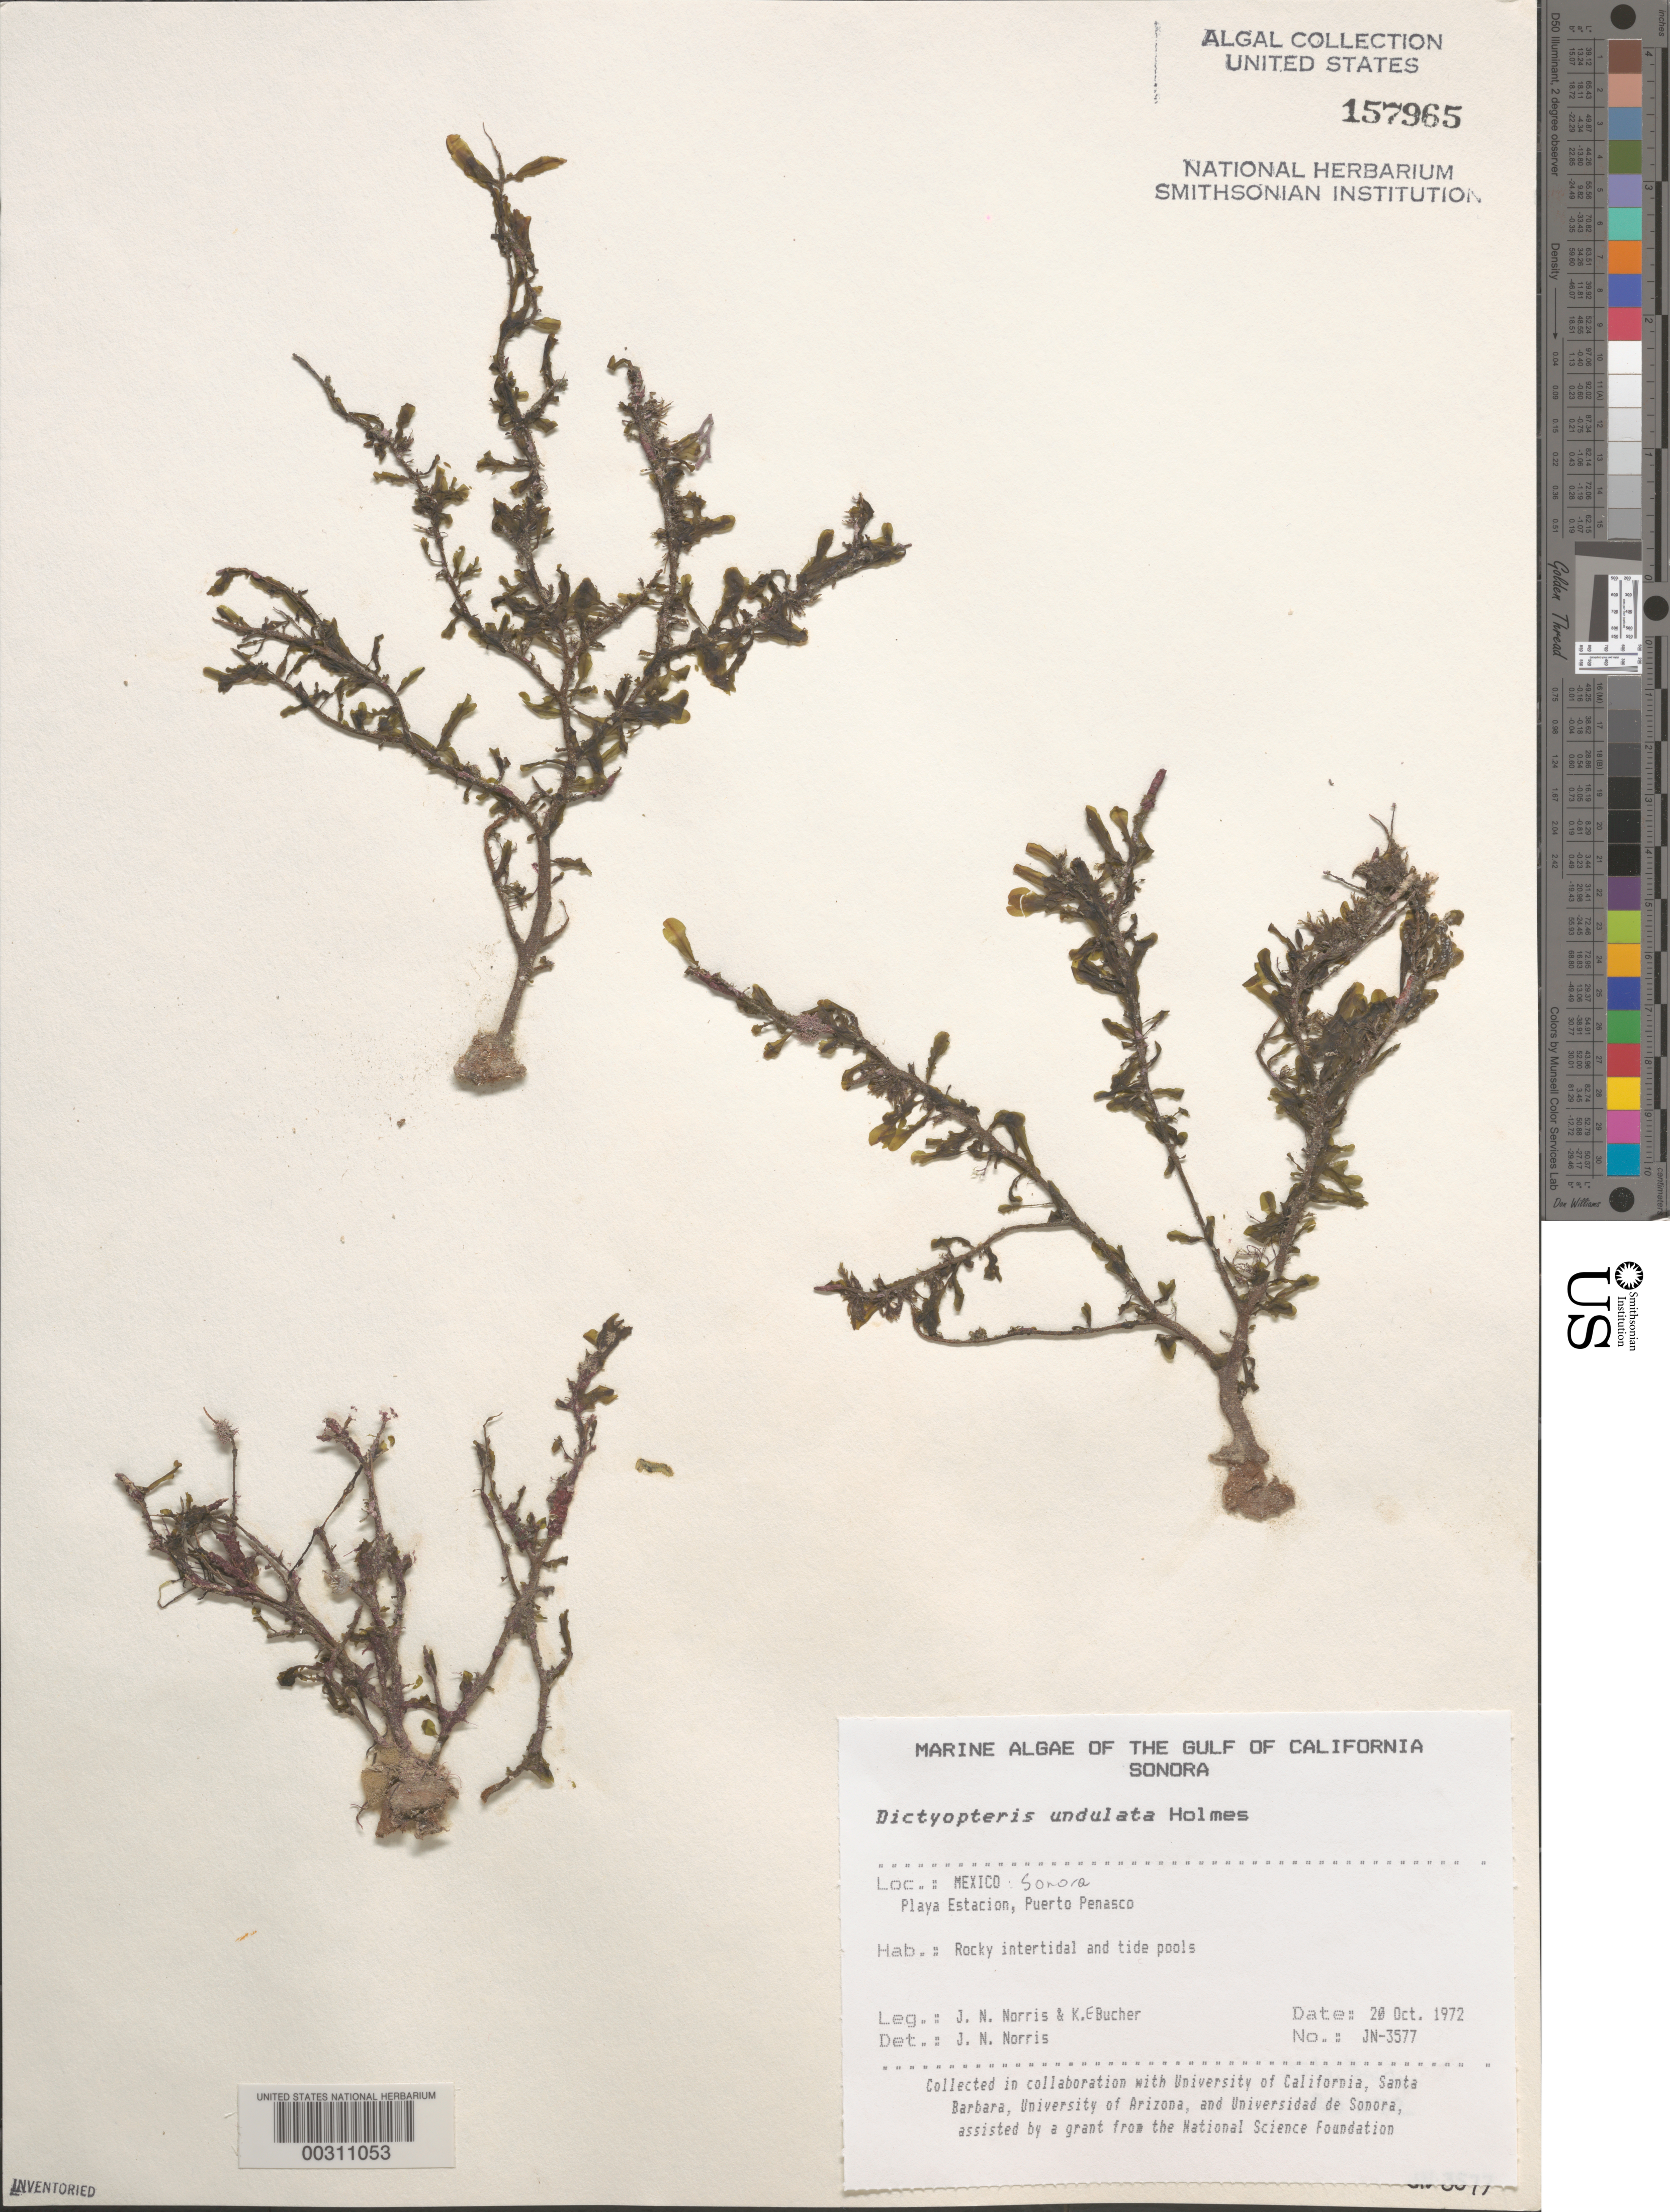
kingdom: Chromista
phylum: Ochrophyta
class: Phaeophyceae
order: Dictyotales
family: Dictyotaceae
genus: Dictyopteris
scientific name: Dictyopteris undulata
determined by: Norris, James N.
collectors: J. N. Norris & K. E. Bucher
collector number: JN-3577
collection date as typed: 20 Oct 1972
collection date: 1972-10-20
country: Mexico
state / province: Sonora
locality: Playa Estacion, Puerto Penasco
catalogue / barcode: US 157965